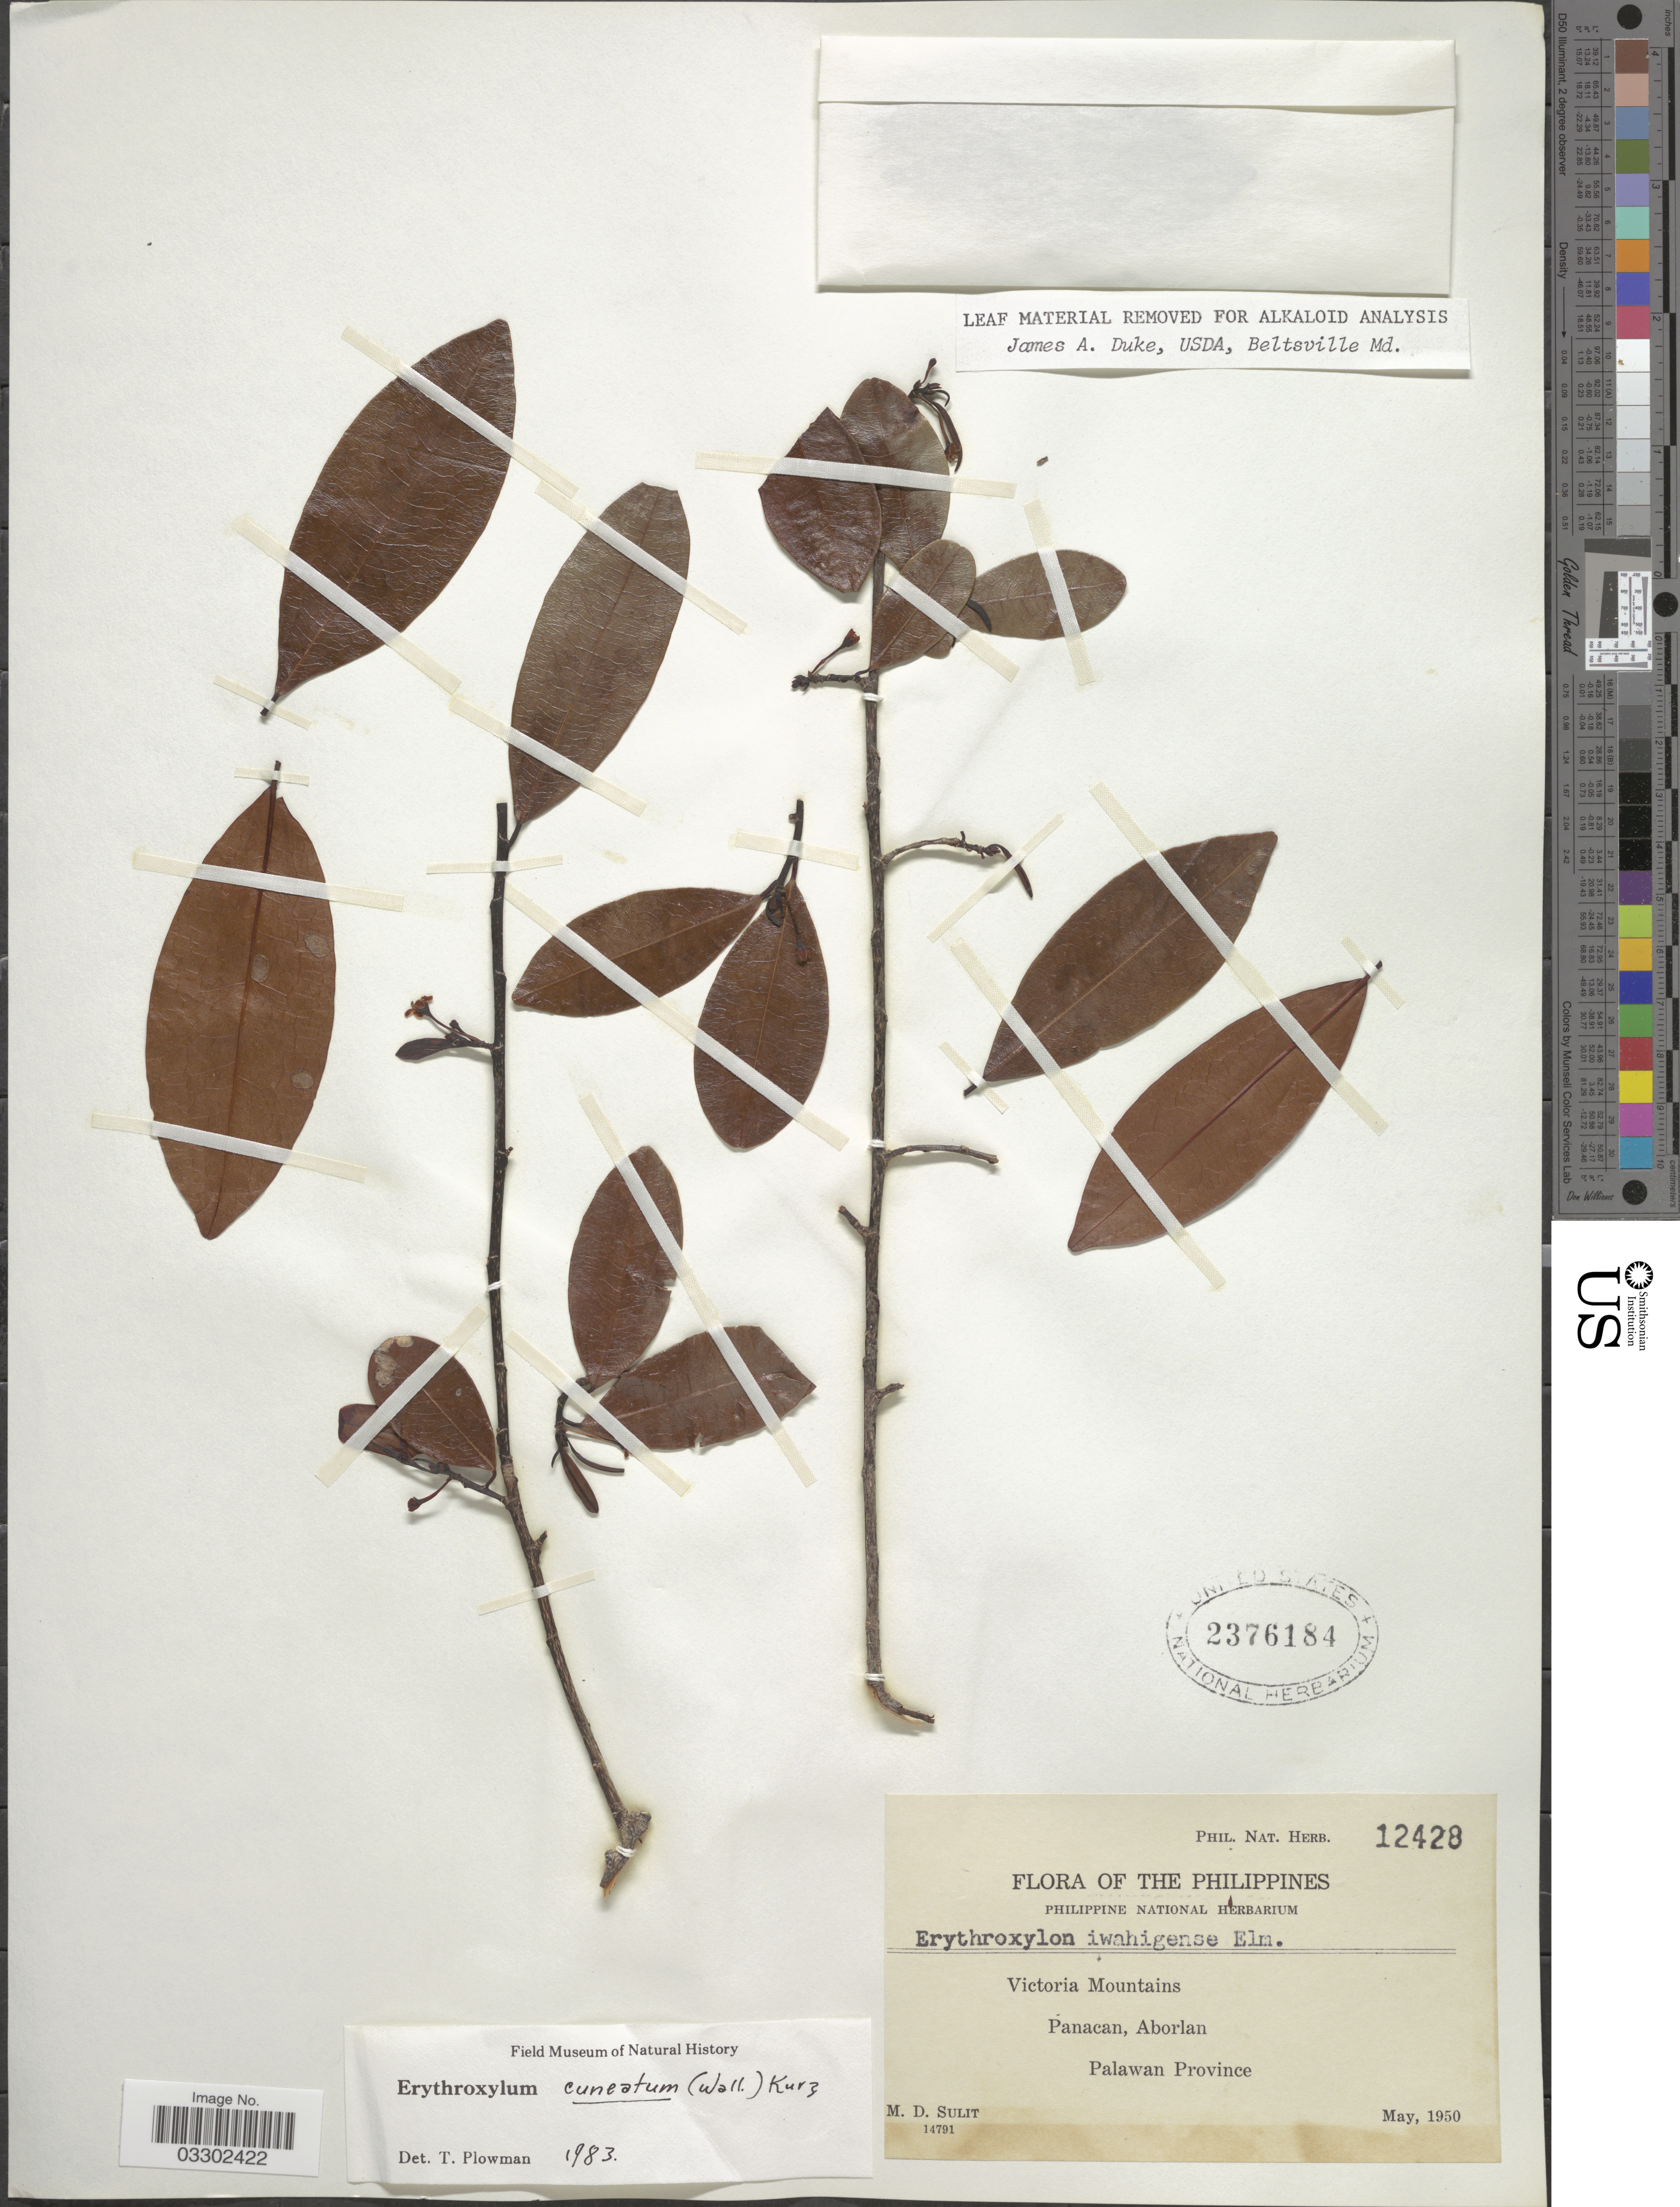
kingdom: Plantae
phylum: Tracheophyta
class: Magnoliopsida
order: Malpighiales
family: Erythroxylaceae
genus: Erythroxylum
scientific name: Erythroxylum cuneatum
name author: (Miq.) Kurz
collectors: M. Sulit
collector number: Phil. Nat. Herb. 12428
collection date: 1950-05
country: Philippines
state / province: Mimaropa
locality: Victoria Mountains, Panacan, Aborlan. Palawan Province.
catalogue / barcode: US 2376184